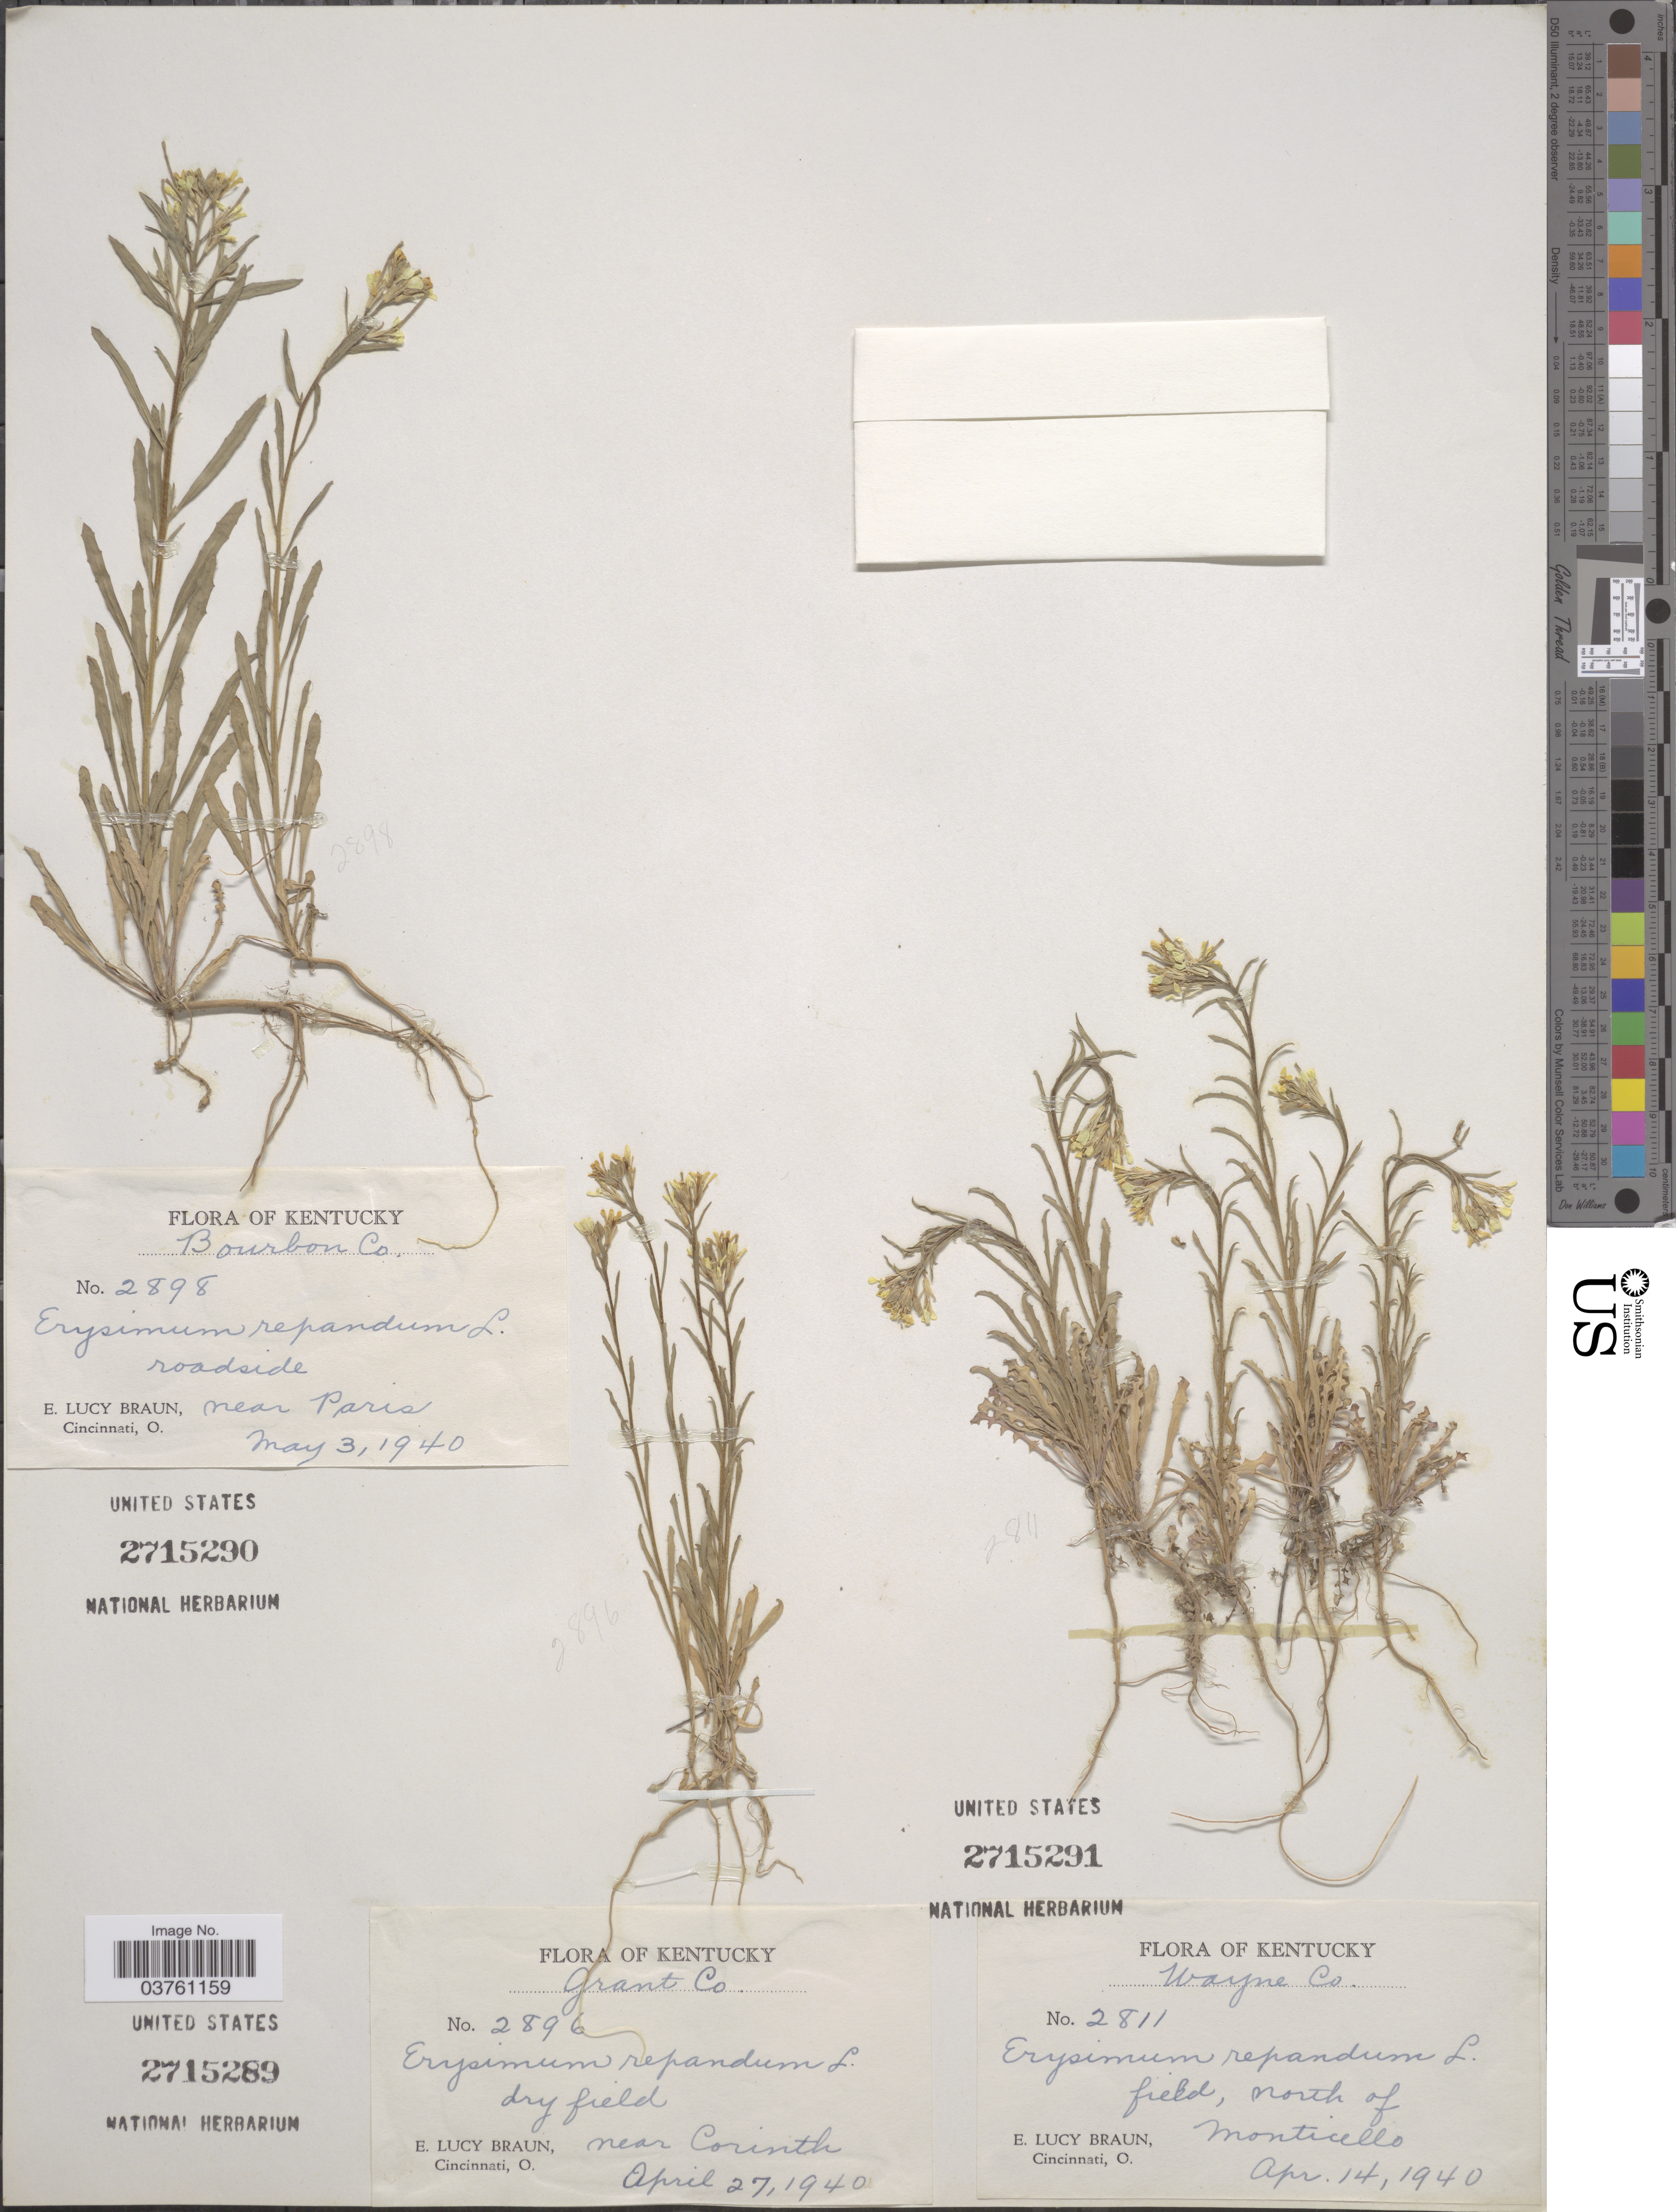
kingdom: Plantae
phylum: Tracheophyta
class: Magnoliopsida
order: Brassicales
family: Brassicaceae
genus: Erysimum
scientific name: Erysimum repandum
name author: L.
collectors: L. E. Braun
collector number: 2896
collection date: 1940-04-27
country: United States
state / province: Kentucky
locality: Grant Co. Dry field near Corinth.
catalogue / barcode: US 2715289-2